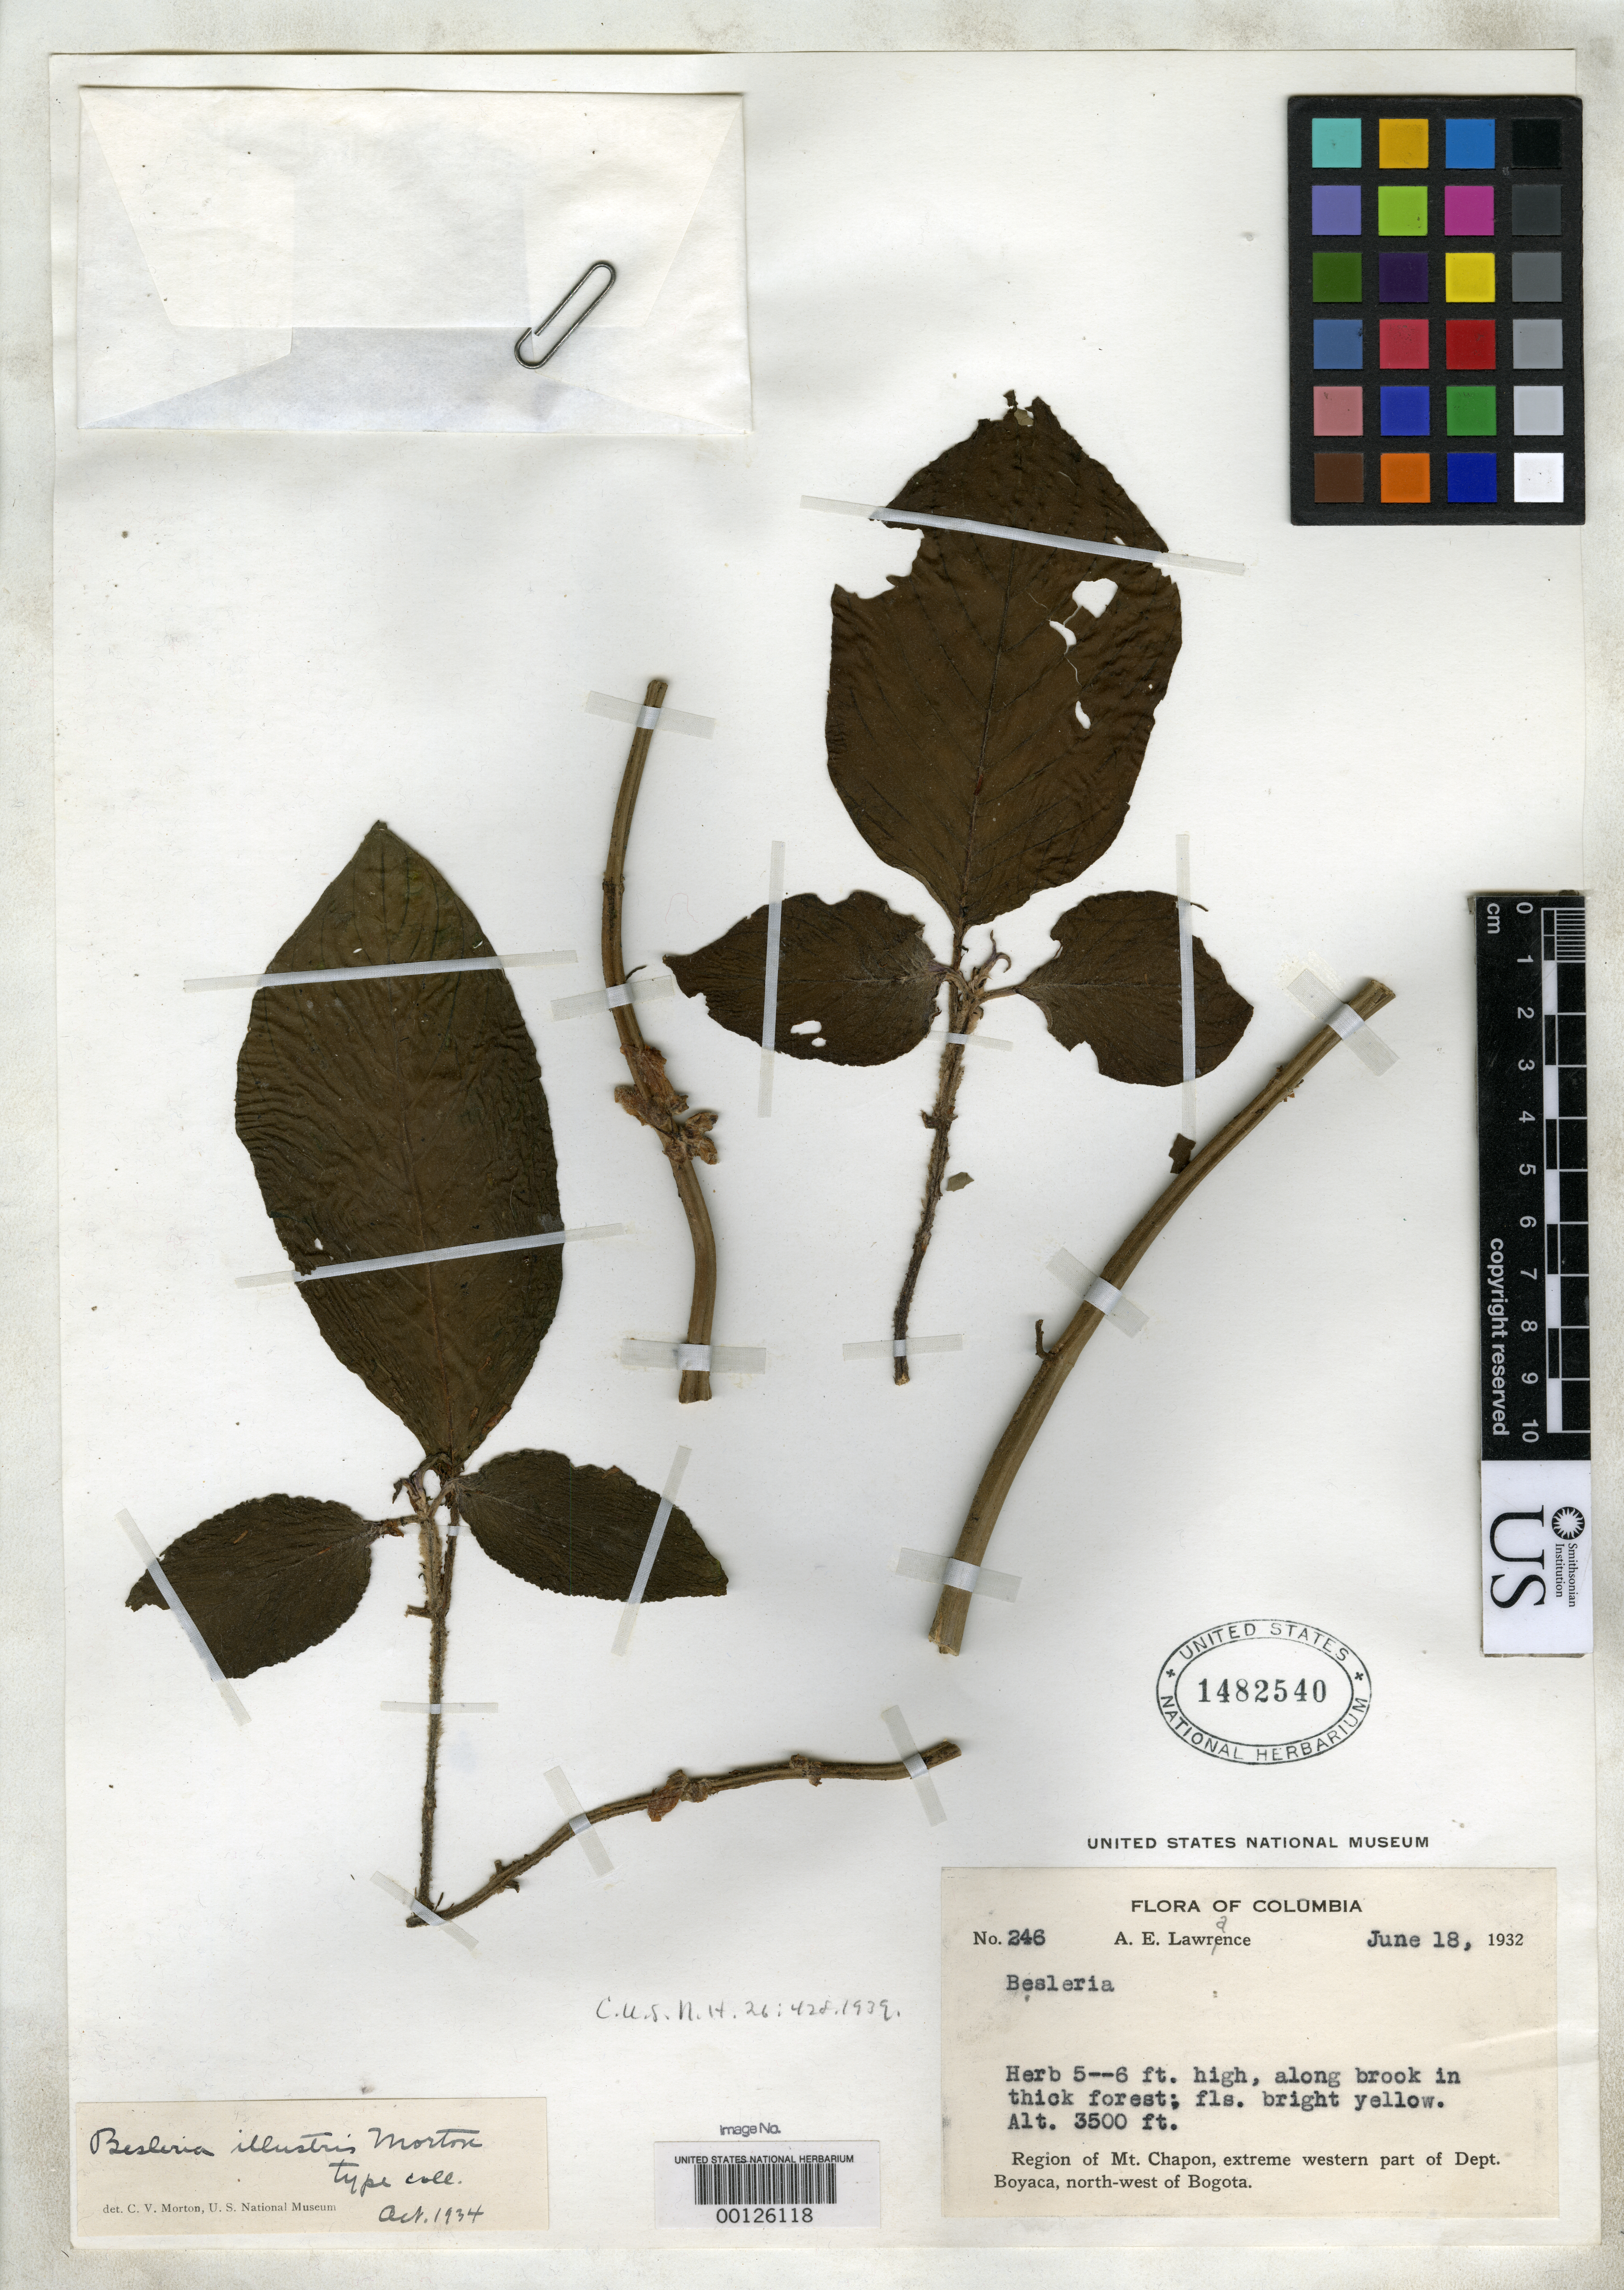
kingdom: Plantae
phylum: Tracheophyta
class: Magnoliopsida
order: Lamiales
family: Gesneriaceae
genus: Besleria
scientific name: Besleria illustris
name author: C.V. Morton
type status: Isotype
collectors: A. Lawrance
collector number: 246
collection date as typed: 18 Jun 1932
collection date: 1932-06-18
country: Colombia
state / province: Boyacá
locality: Mt. Chapon region.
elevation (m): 1050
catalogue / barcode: US 1482540